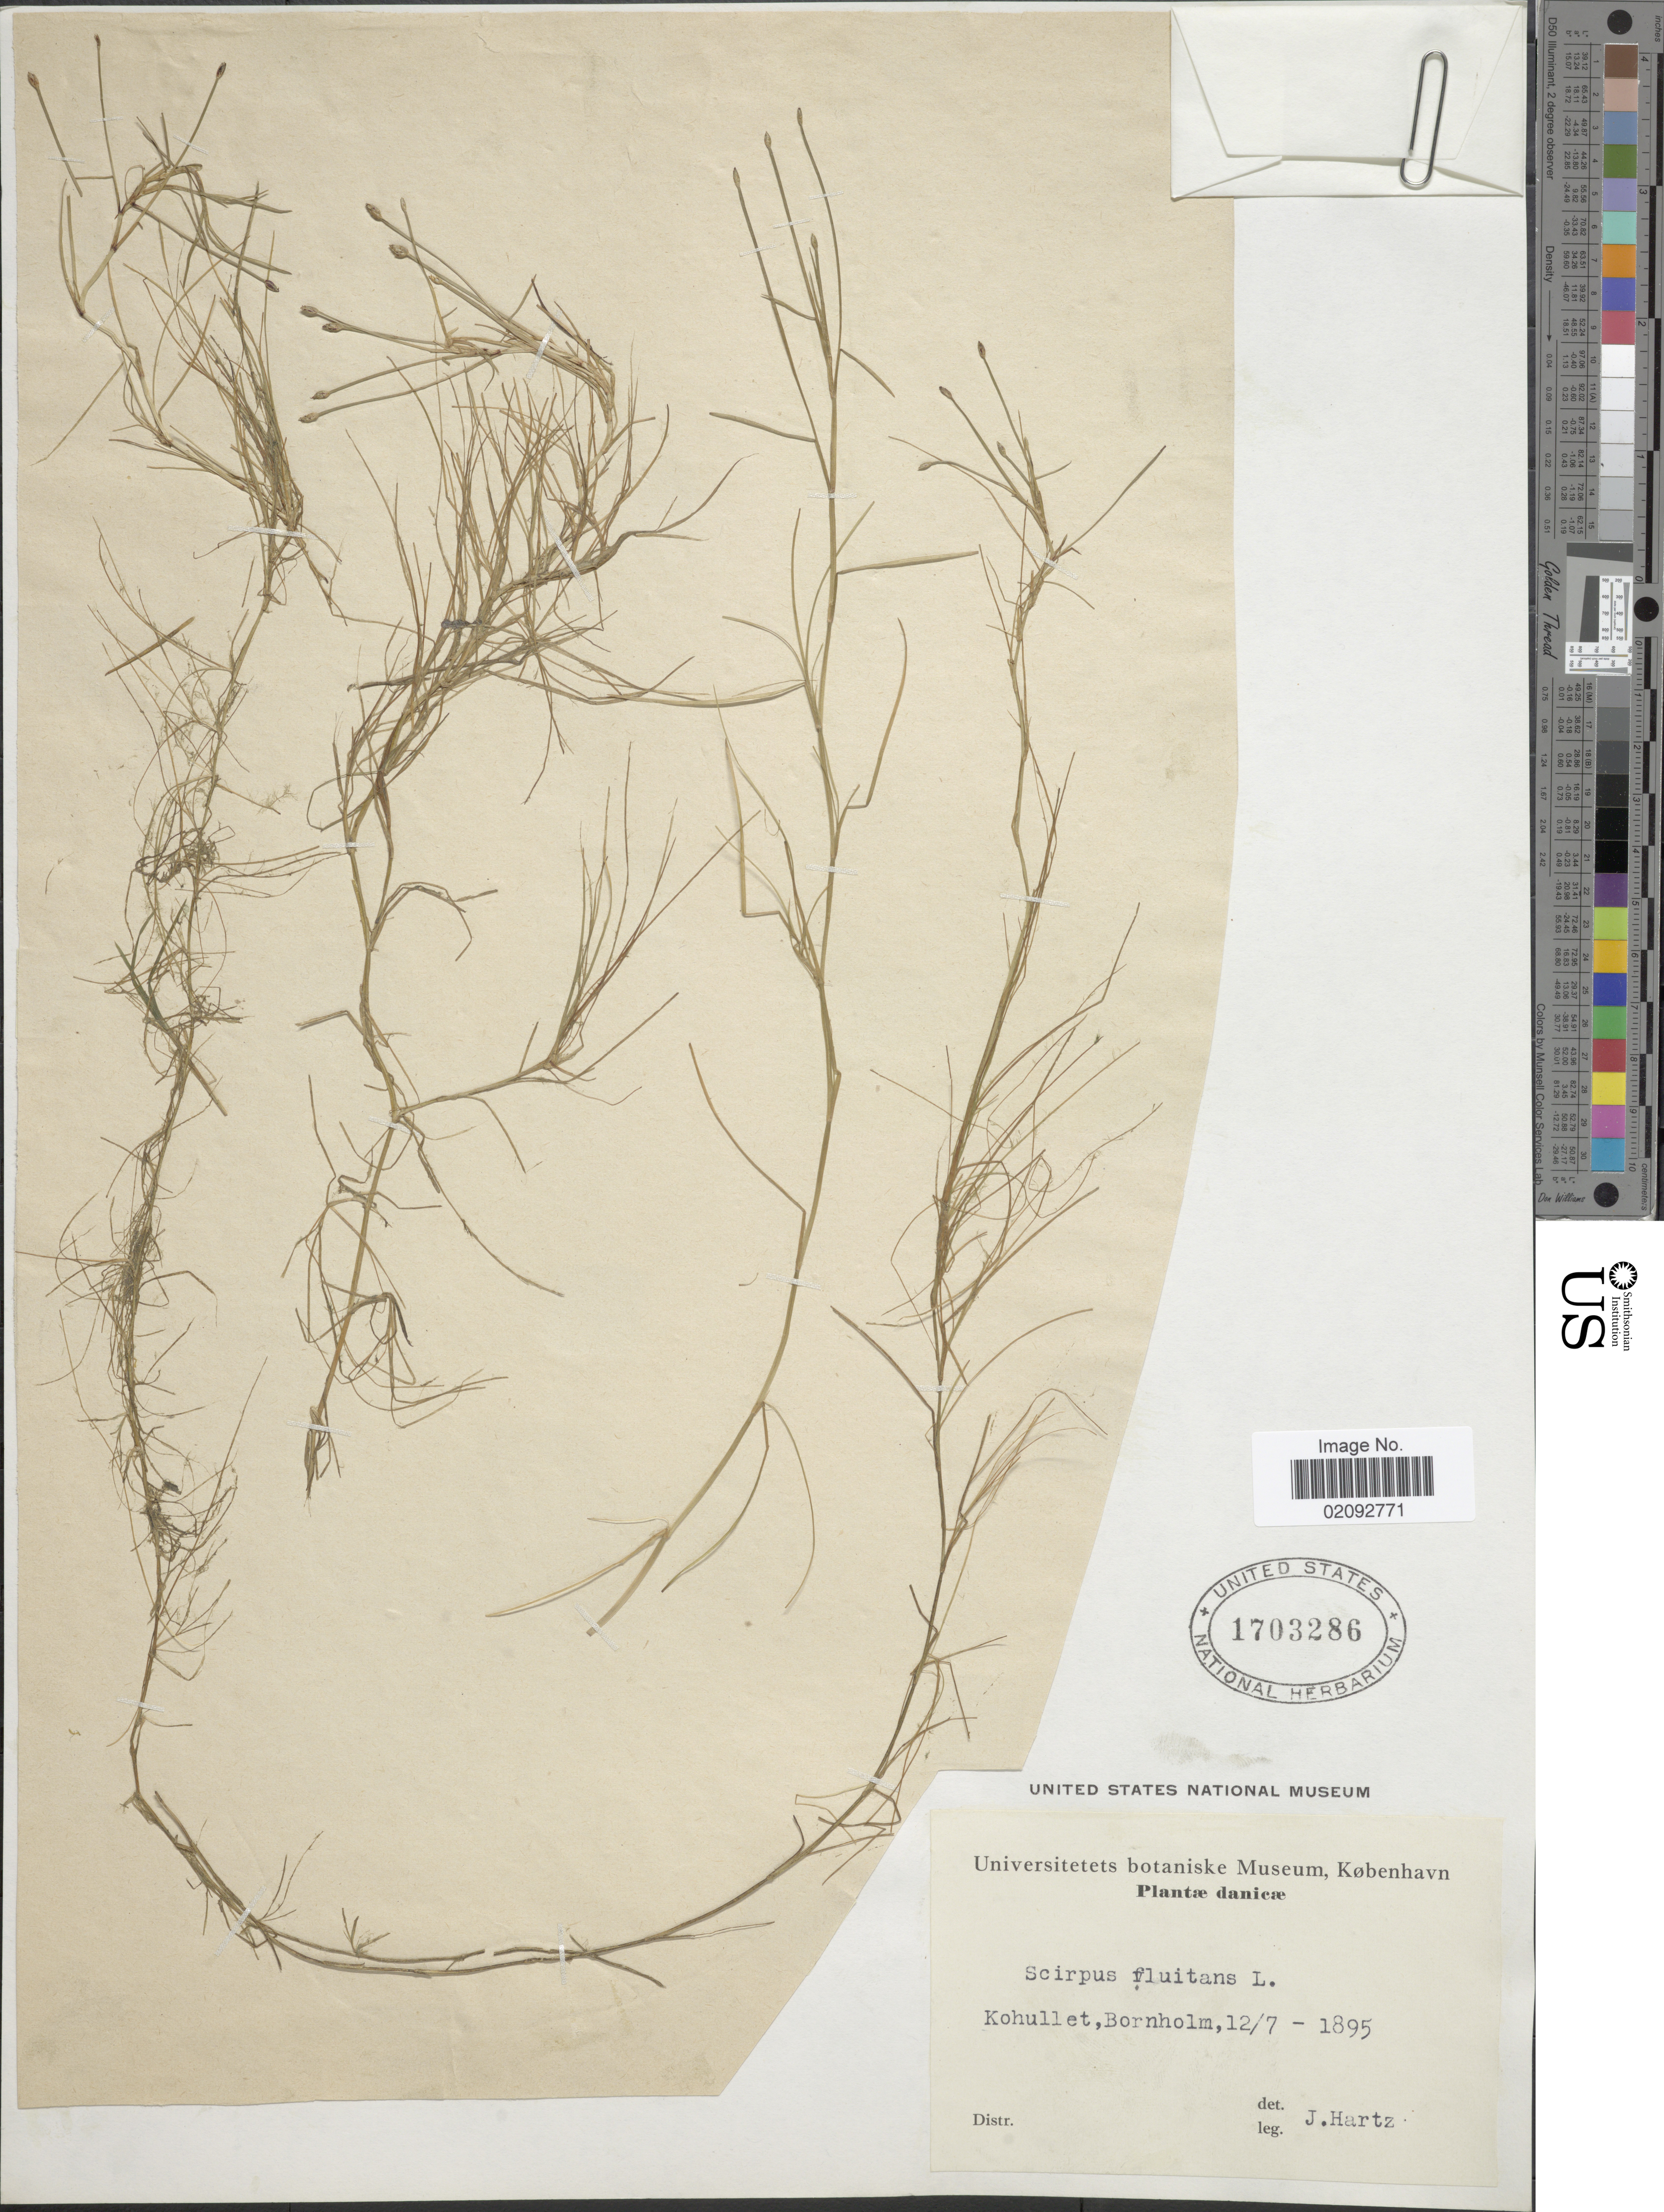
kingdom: Plantae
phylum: Tracheophyta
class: Liliopsida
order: Poales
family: Cyperaceae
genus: Isolepis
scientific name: Isolepis fluitans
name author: (L.) R. Br.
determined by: Strong, Mark T., (BOT), Smithsonian Institution - National Museum of Natural History (UNITED STATES)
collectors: J. Hartz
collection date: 1895-07-12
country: Denmark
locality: Danicae, Kohullet, Bornholm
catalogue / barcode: US 1703286